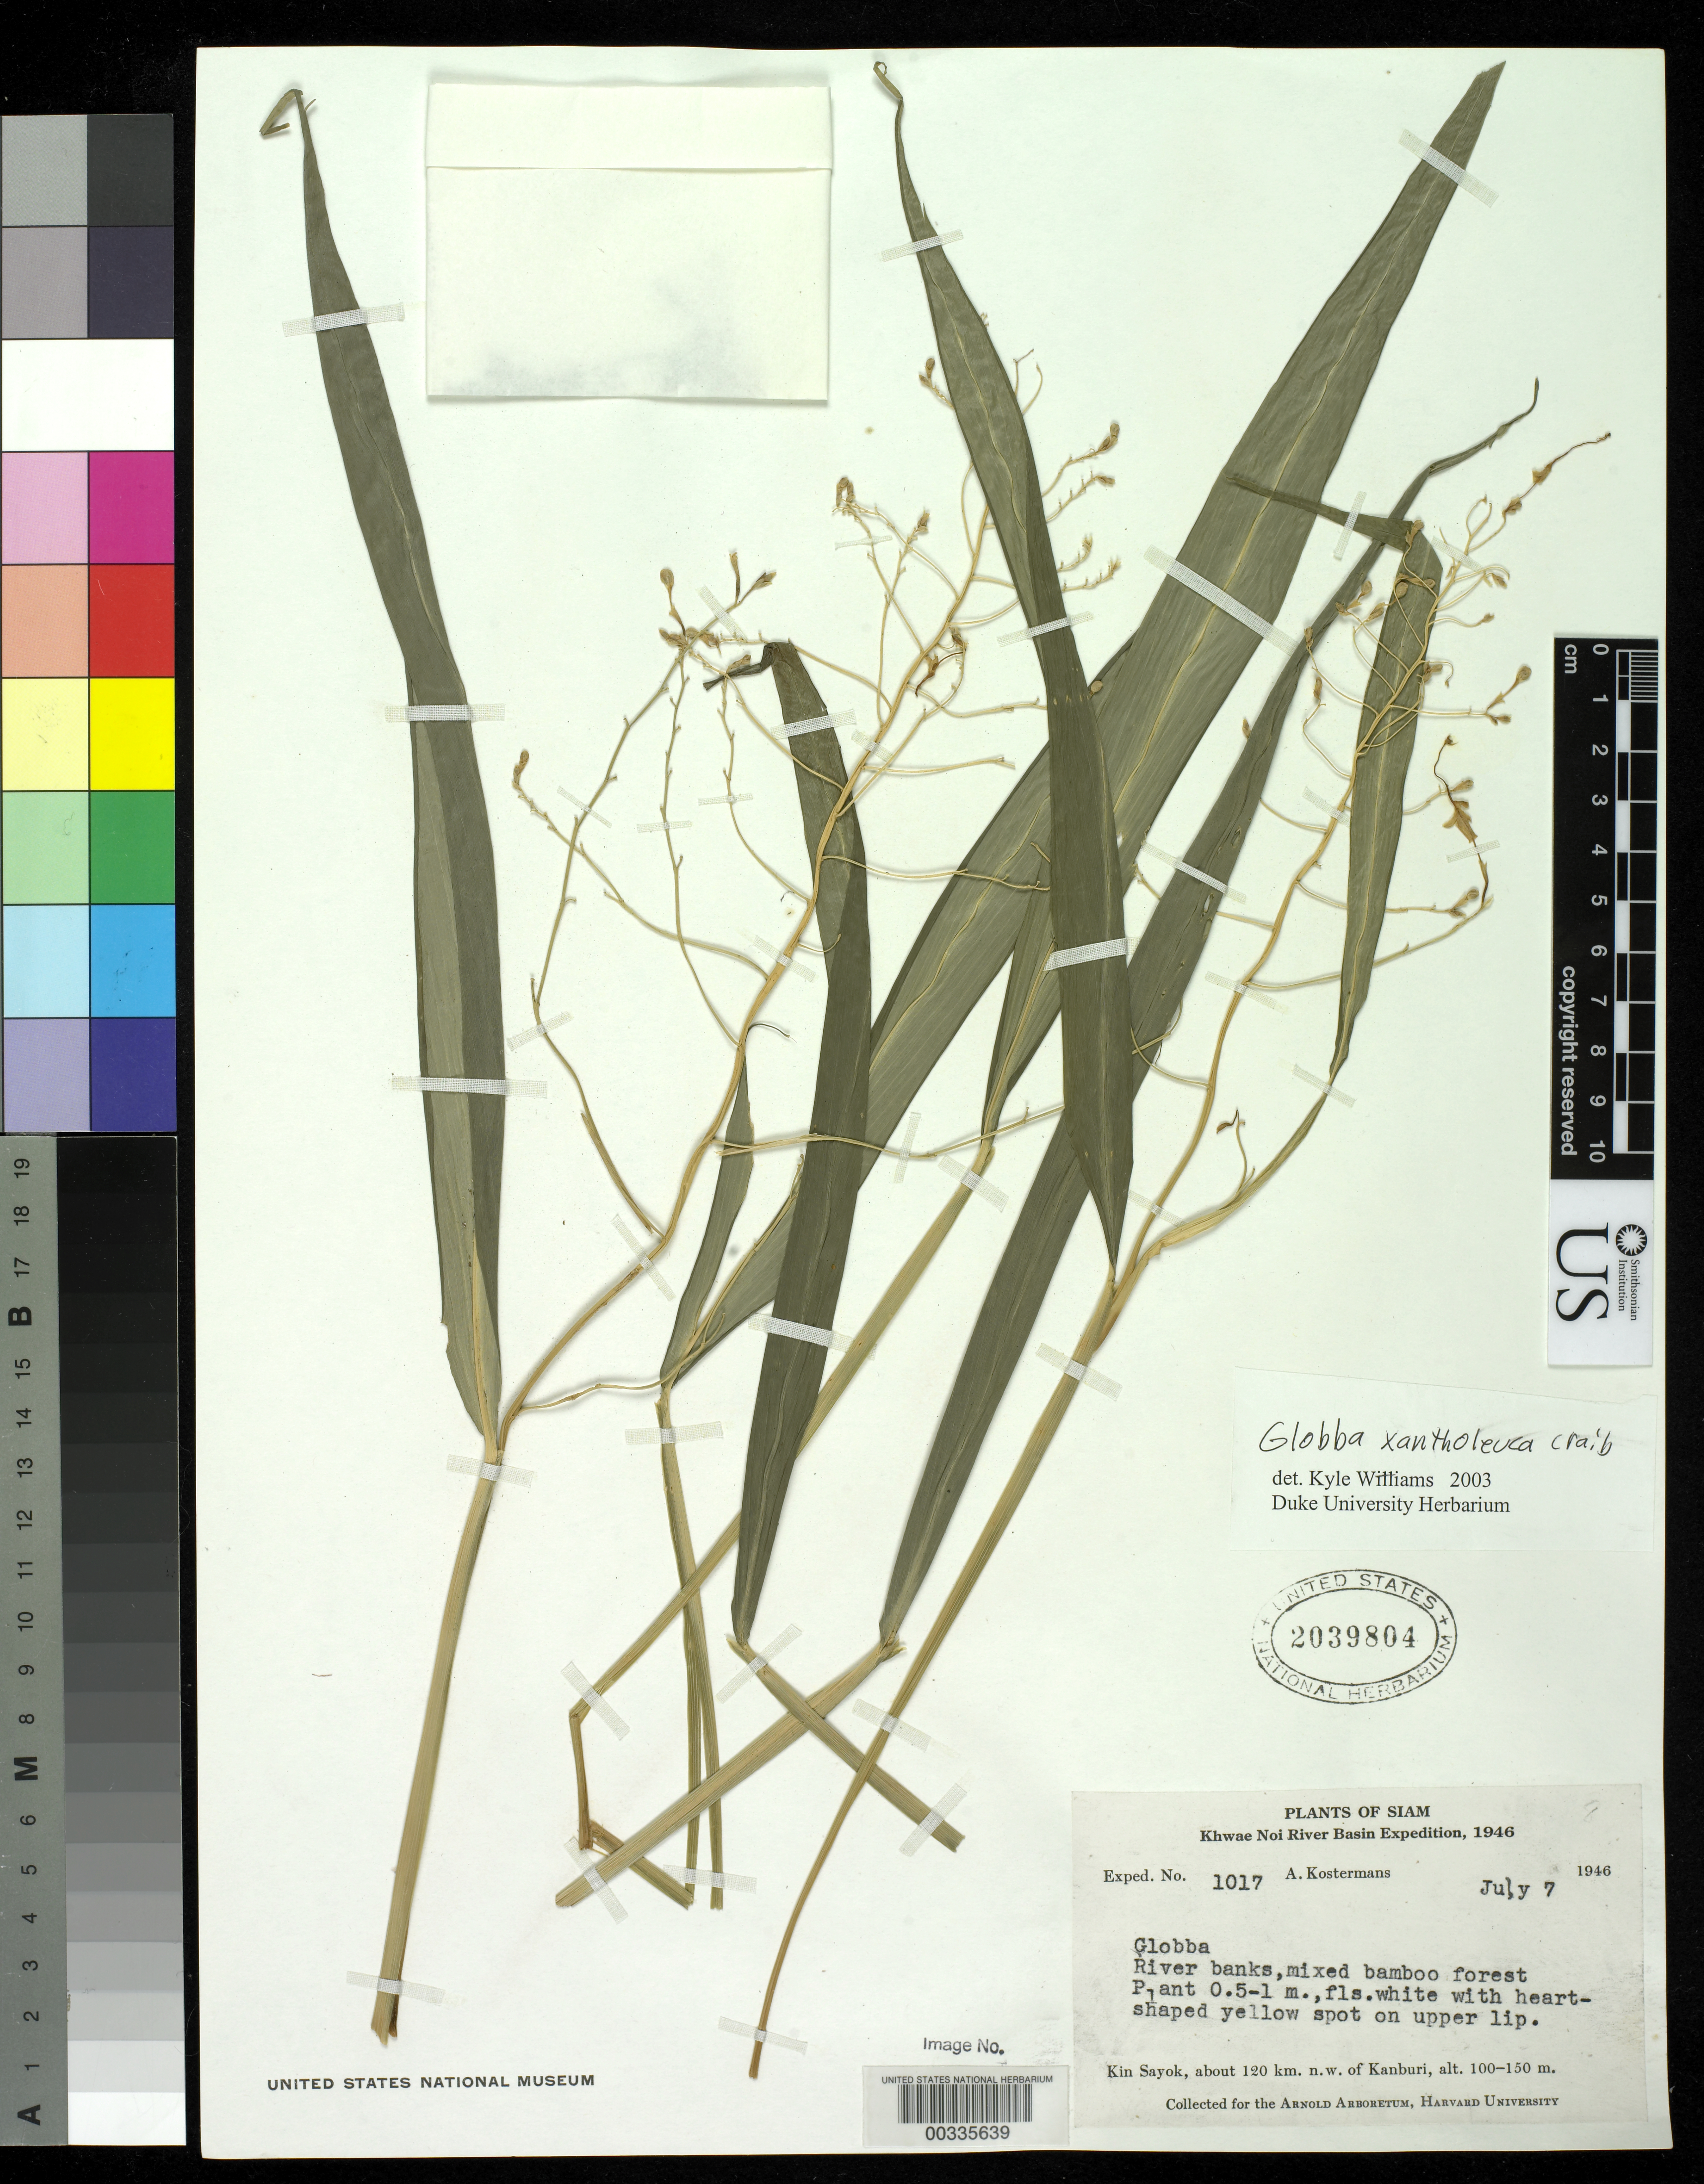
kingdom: Plantae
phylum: Tracheophyta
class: Liliopsida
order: Zingiberales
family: Zingiberaceae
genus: Globba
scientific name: Globba xantholeuca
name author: Craib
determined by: Williams, K. J.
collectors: A. J. G. Kostermans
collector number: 1017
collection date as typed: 07 Jul 1946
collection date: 1946-07-07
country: Thailand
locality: Plants of Siam, Khwae Noi River Basin Expedition, Kin Sayok, about 120 km NW of Kanburi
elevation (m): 100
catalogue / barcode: US 2039804